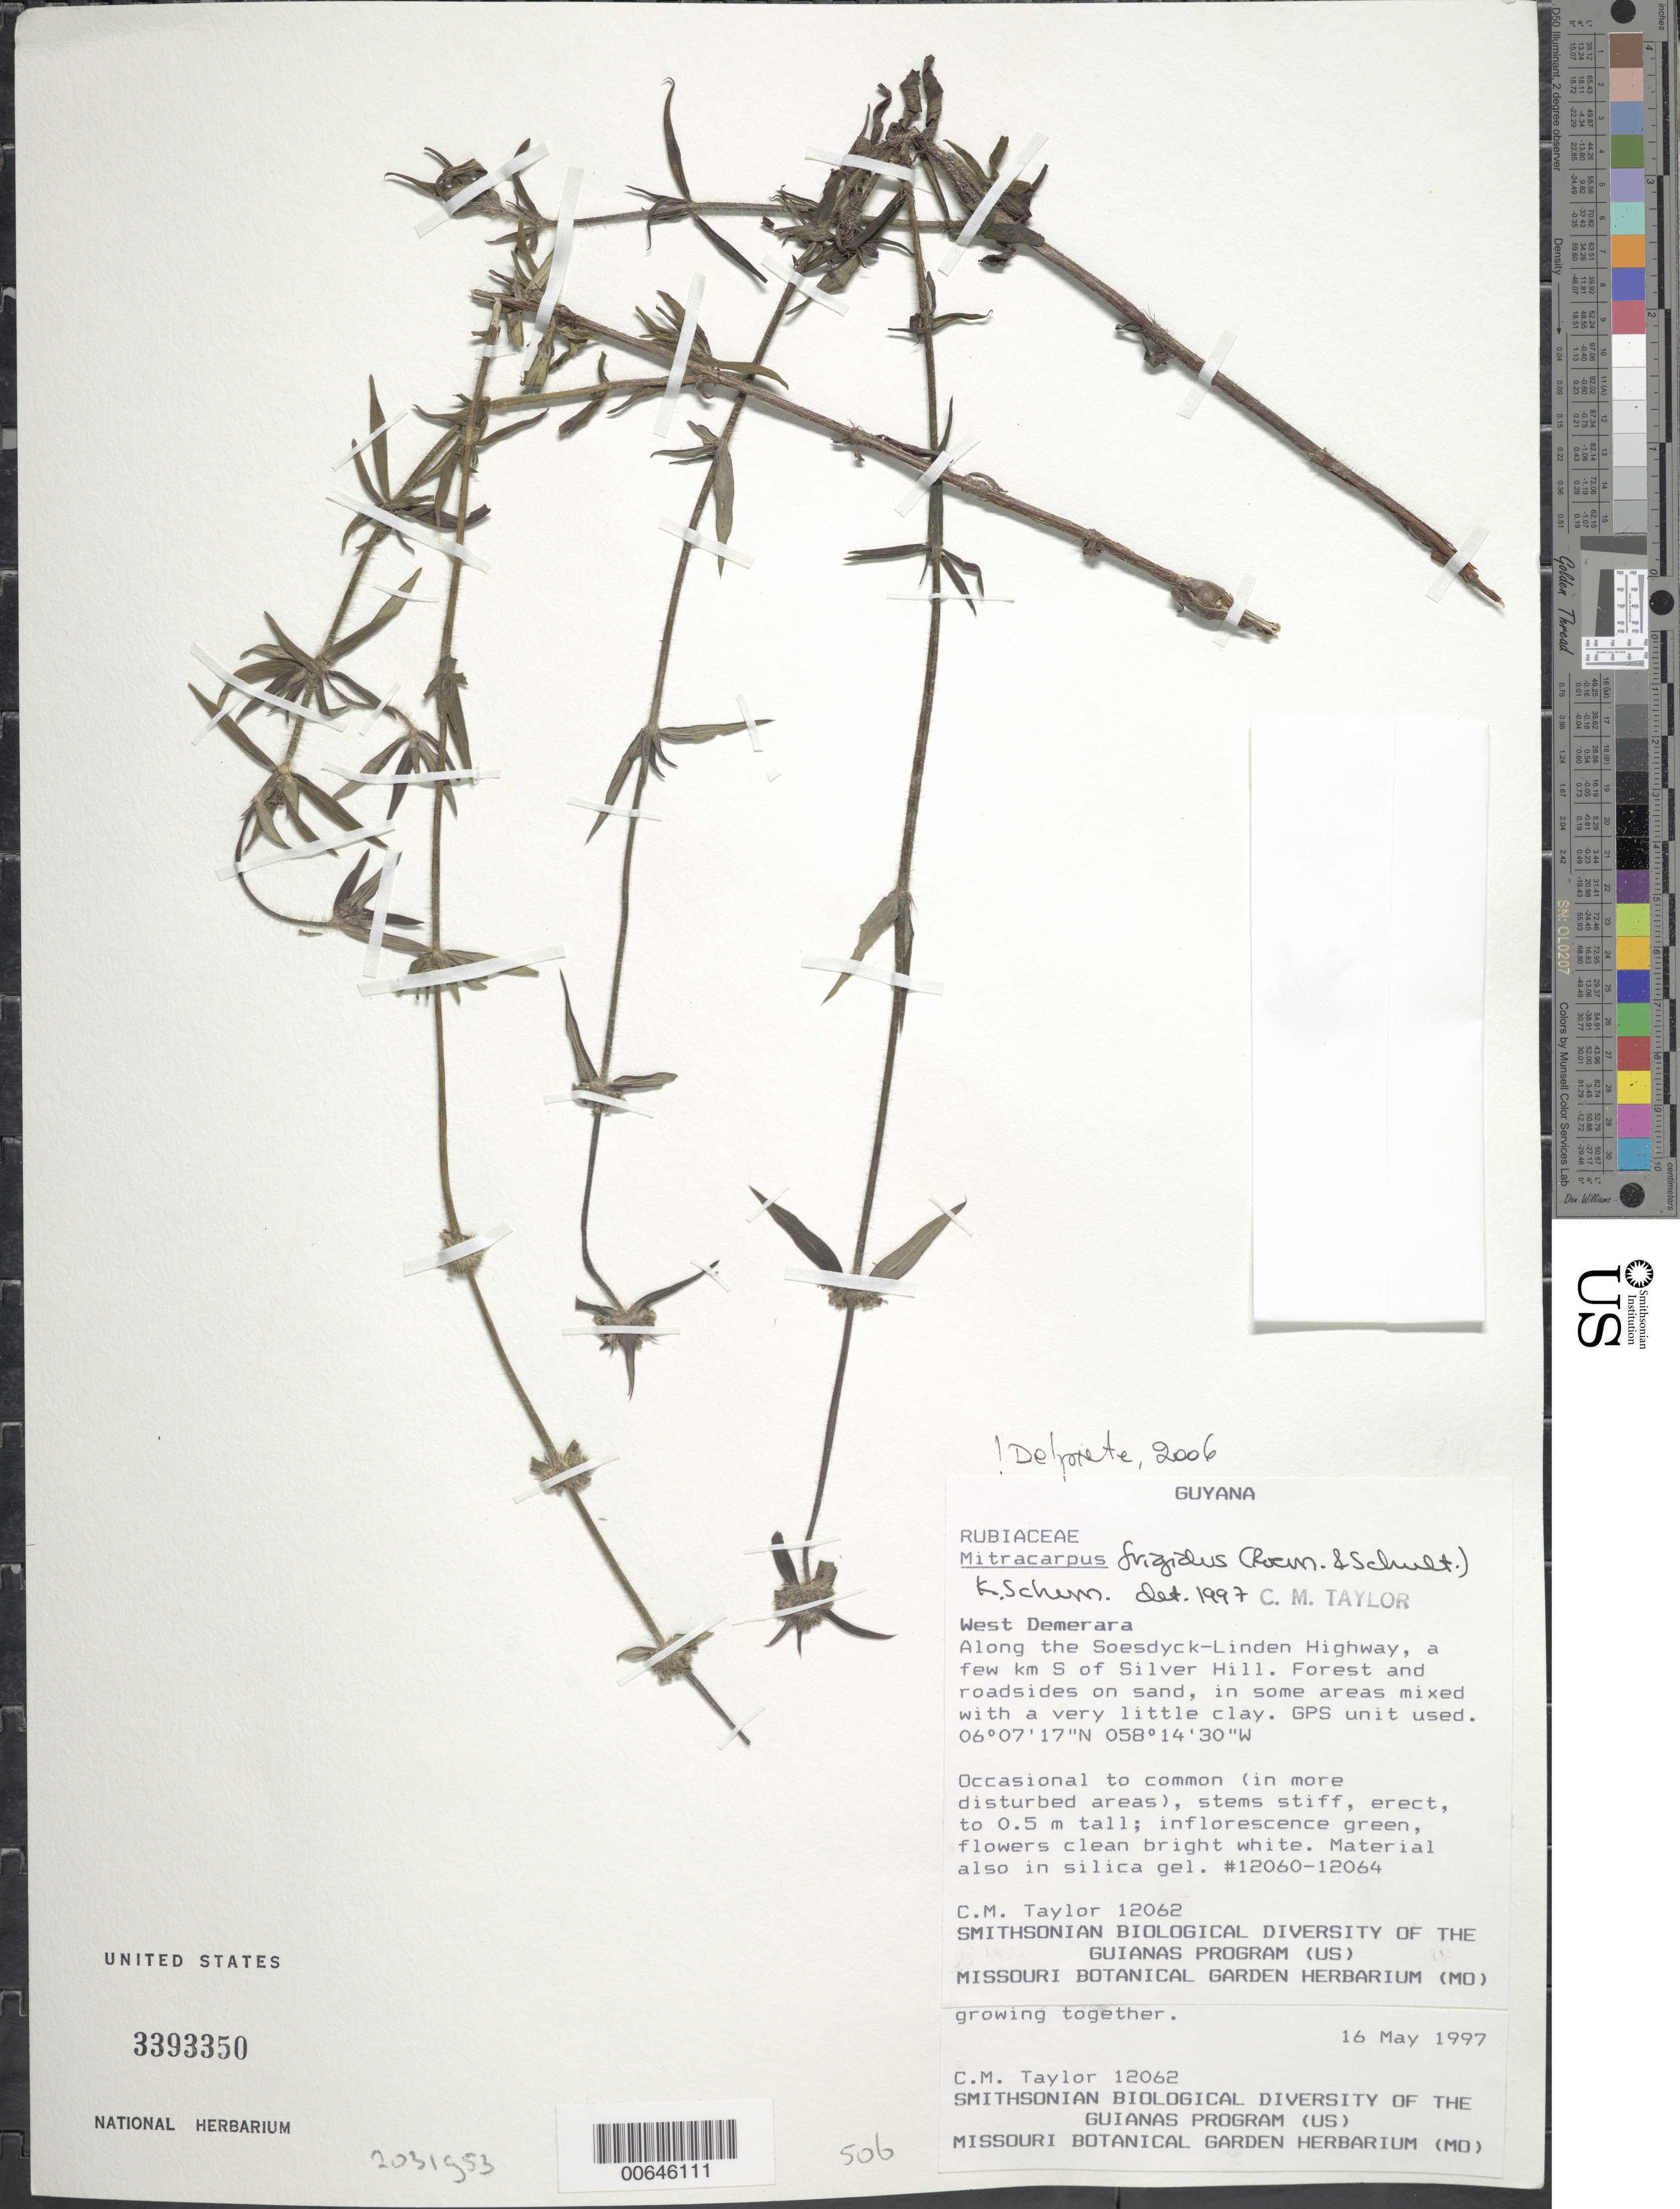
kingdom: Plantae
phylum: Tracheophyta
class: Magnoliopsida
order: Gentianales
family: Rubiaceae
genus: Mitracarpus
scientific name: Mitracarpus discolor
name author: Miq.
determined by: Delprete, P. G., Herb. de Guyane Cay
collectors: C. M. Taylor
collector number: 12062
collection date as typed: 16 May 1997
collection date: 1997-05-16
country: Guyana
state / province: Demerara-Mahaica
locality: Soesdyck-Linden Hwy., 1-3 km S of Silver Hill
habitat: Forest & roadsides on sand, in some areas mixed with a little clay. Occasional to common (in more disturbed areas)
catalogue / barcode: US 3393350